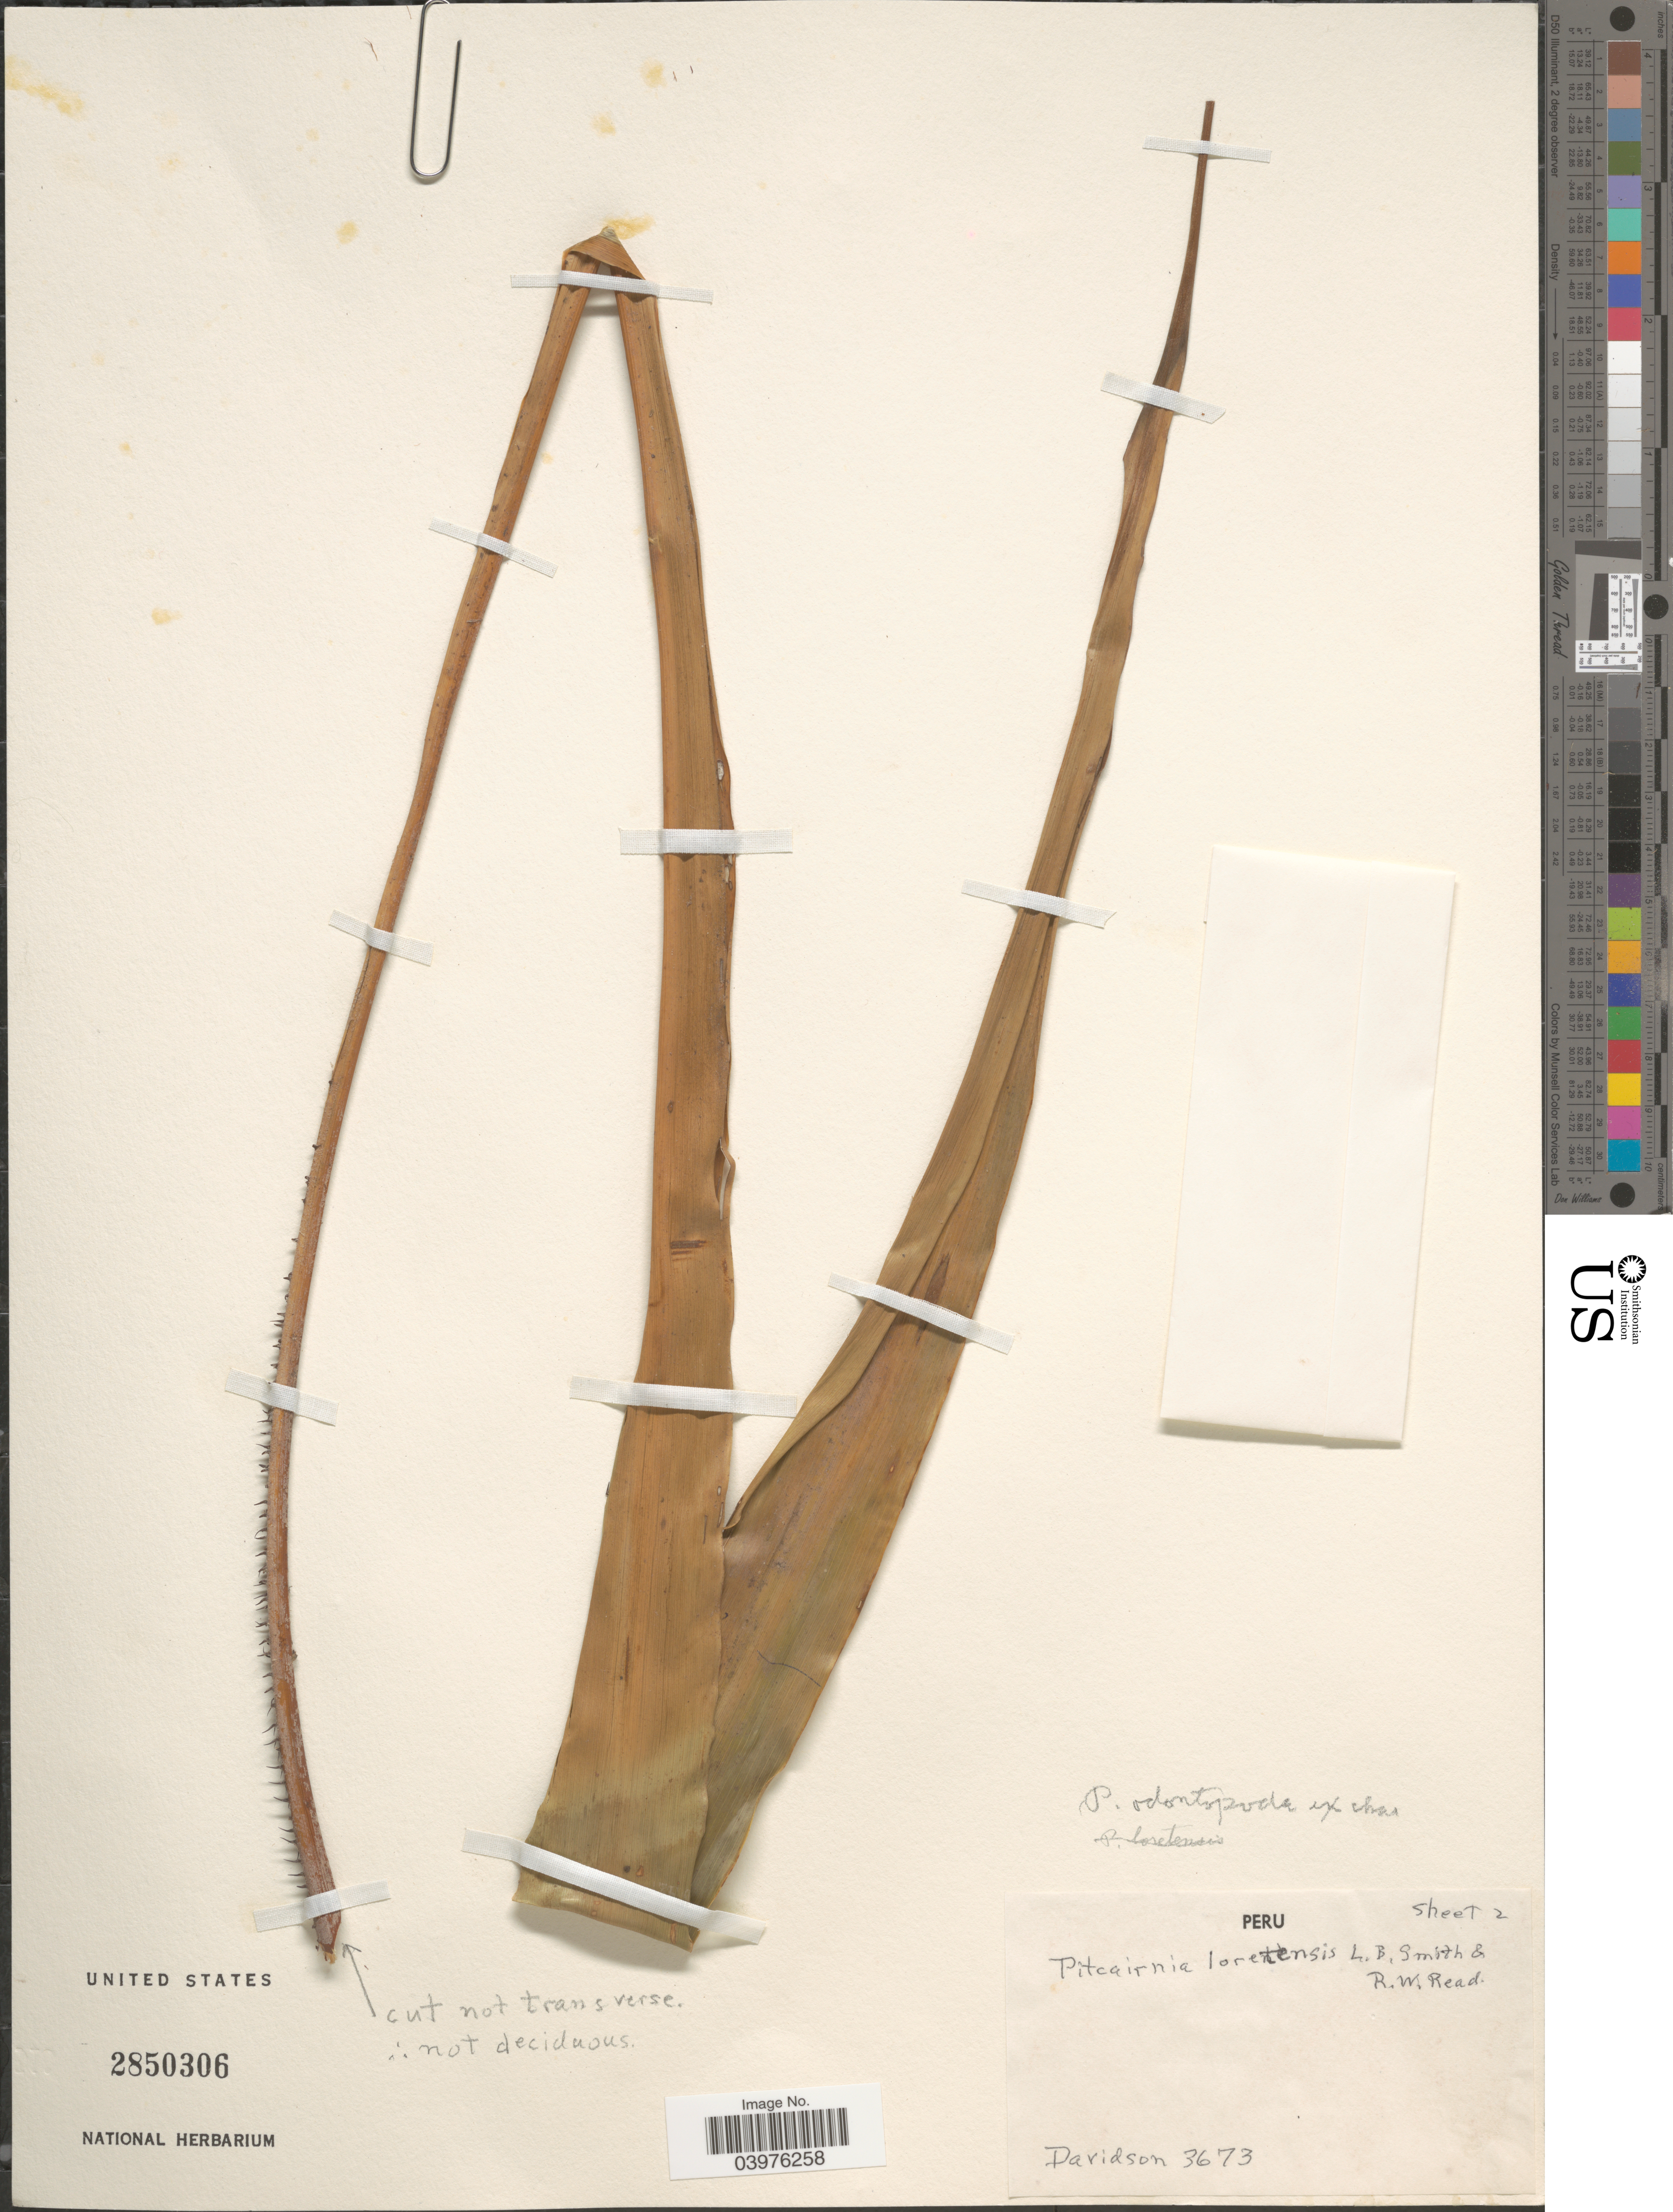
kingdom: Plantae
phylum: Tracheophyta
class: Liliopsida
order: Poales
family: Bromeliaceae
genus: Pitcairnia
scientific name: Pitcairnia odontopoda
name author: Baker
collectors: Davidson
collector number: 3673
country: Peru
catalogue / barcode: US 2850306